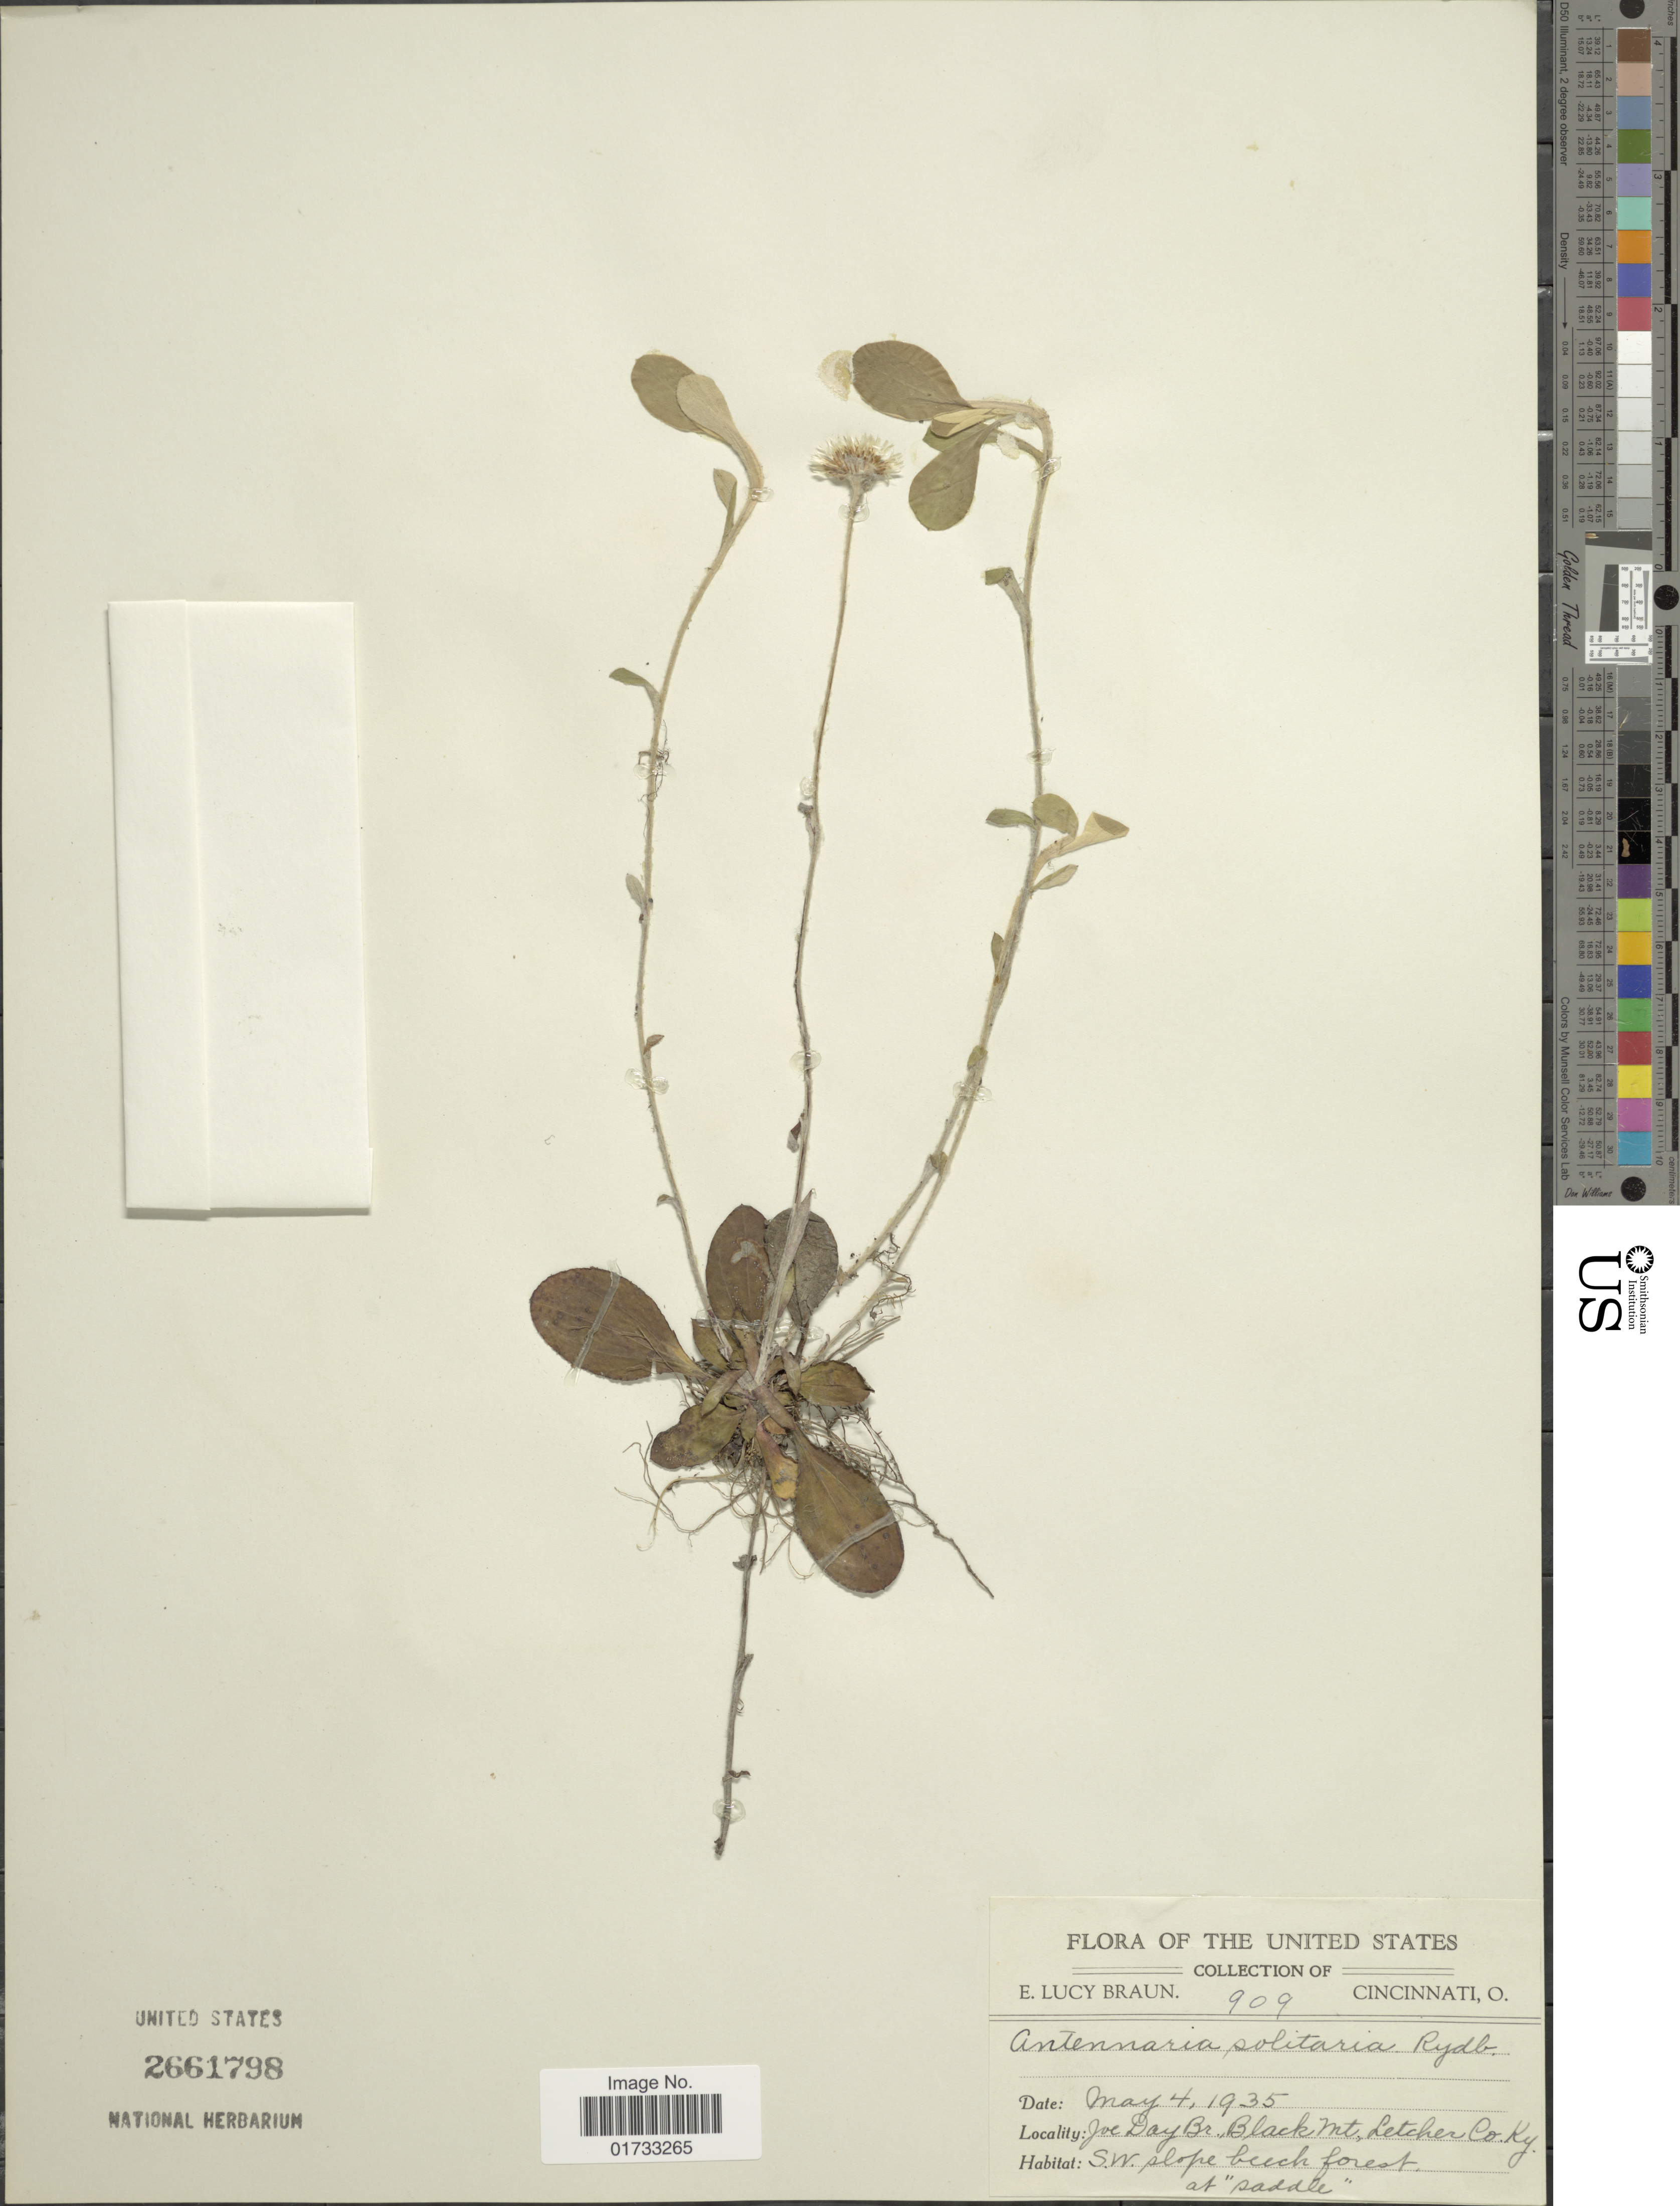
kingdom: Plantae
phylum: Tracheophyta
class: Magnoliopsida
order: Asterales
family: Asteraceae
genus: Antennaria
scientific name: Antennaria solitaria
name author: Rydb.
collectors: E. L. Braun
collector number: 909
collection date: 1935-05-04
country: United States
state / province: Kentucky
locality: Joe day Br., Black Mt., Letcher Co., S.W. slope beech forest at "saddle", Cincinnati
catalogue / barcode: US 2661798